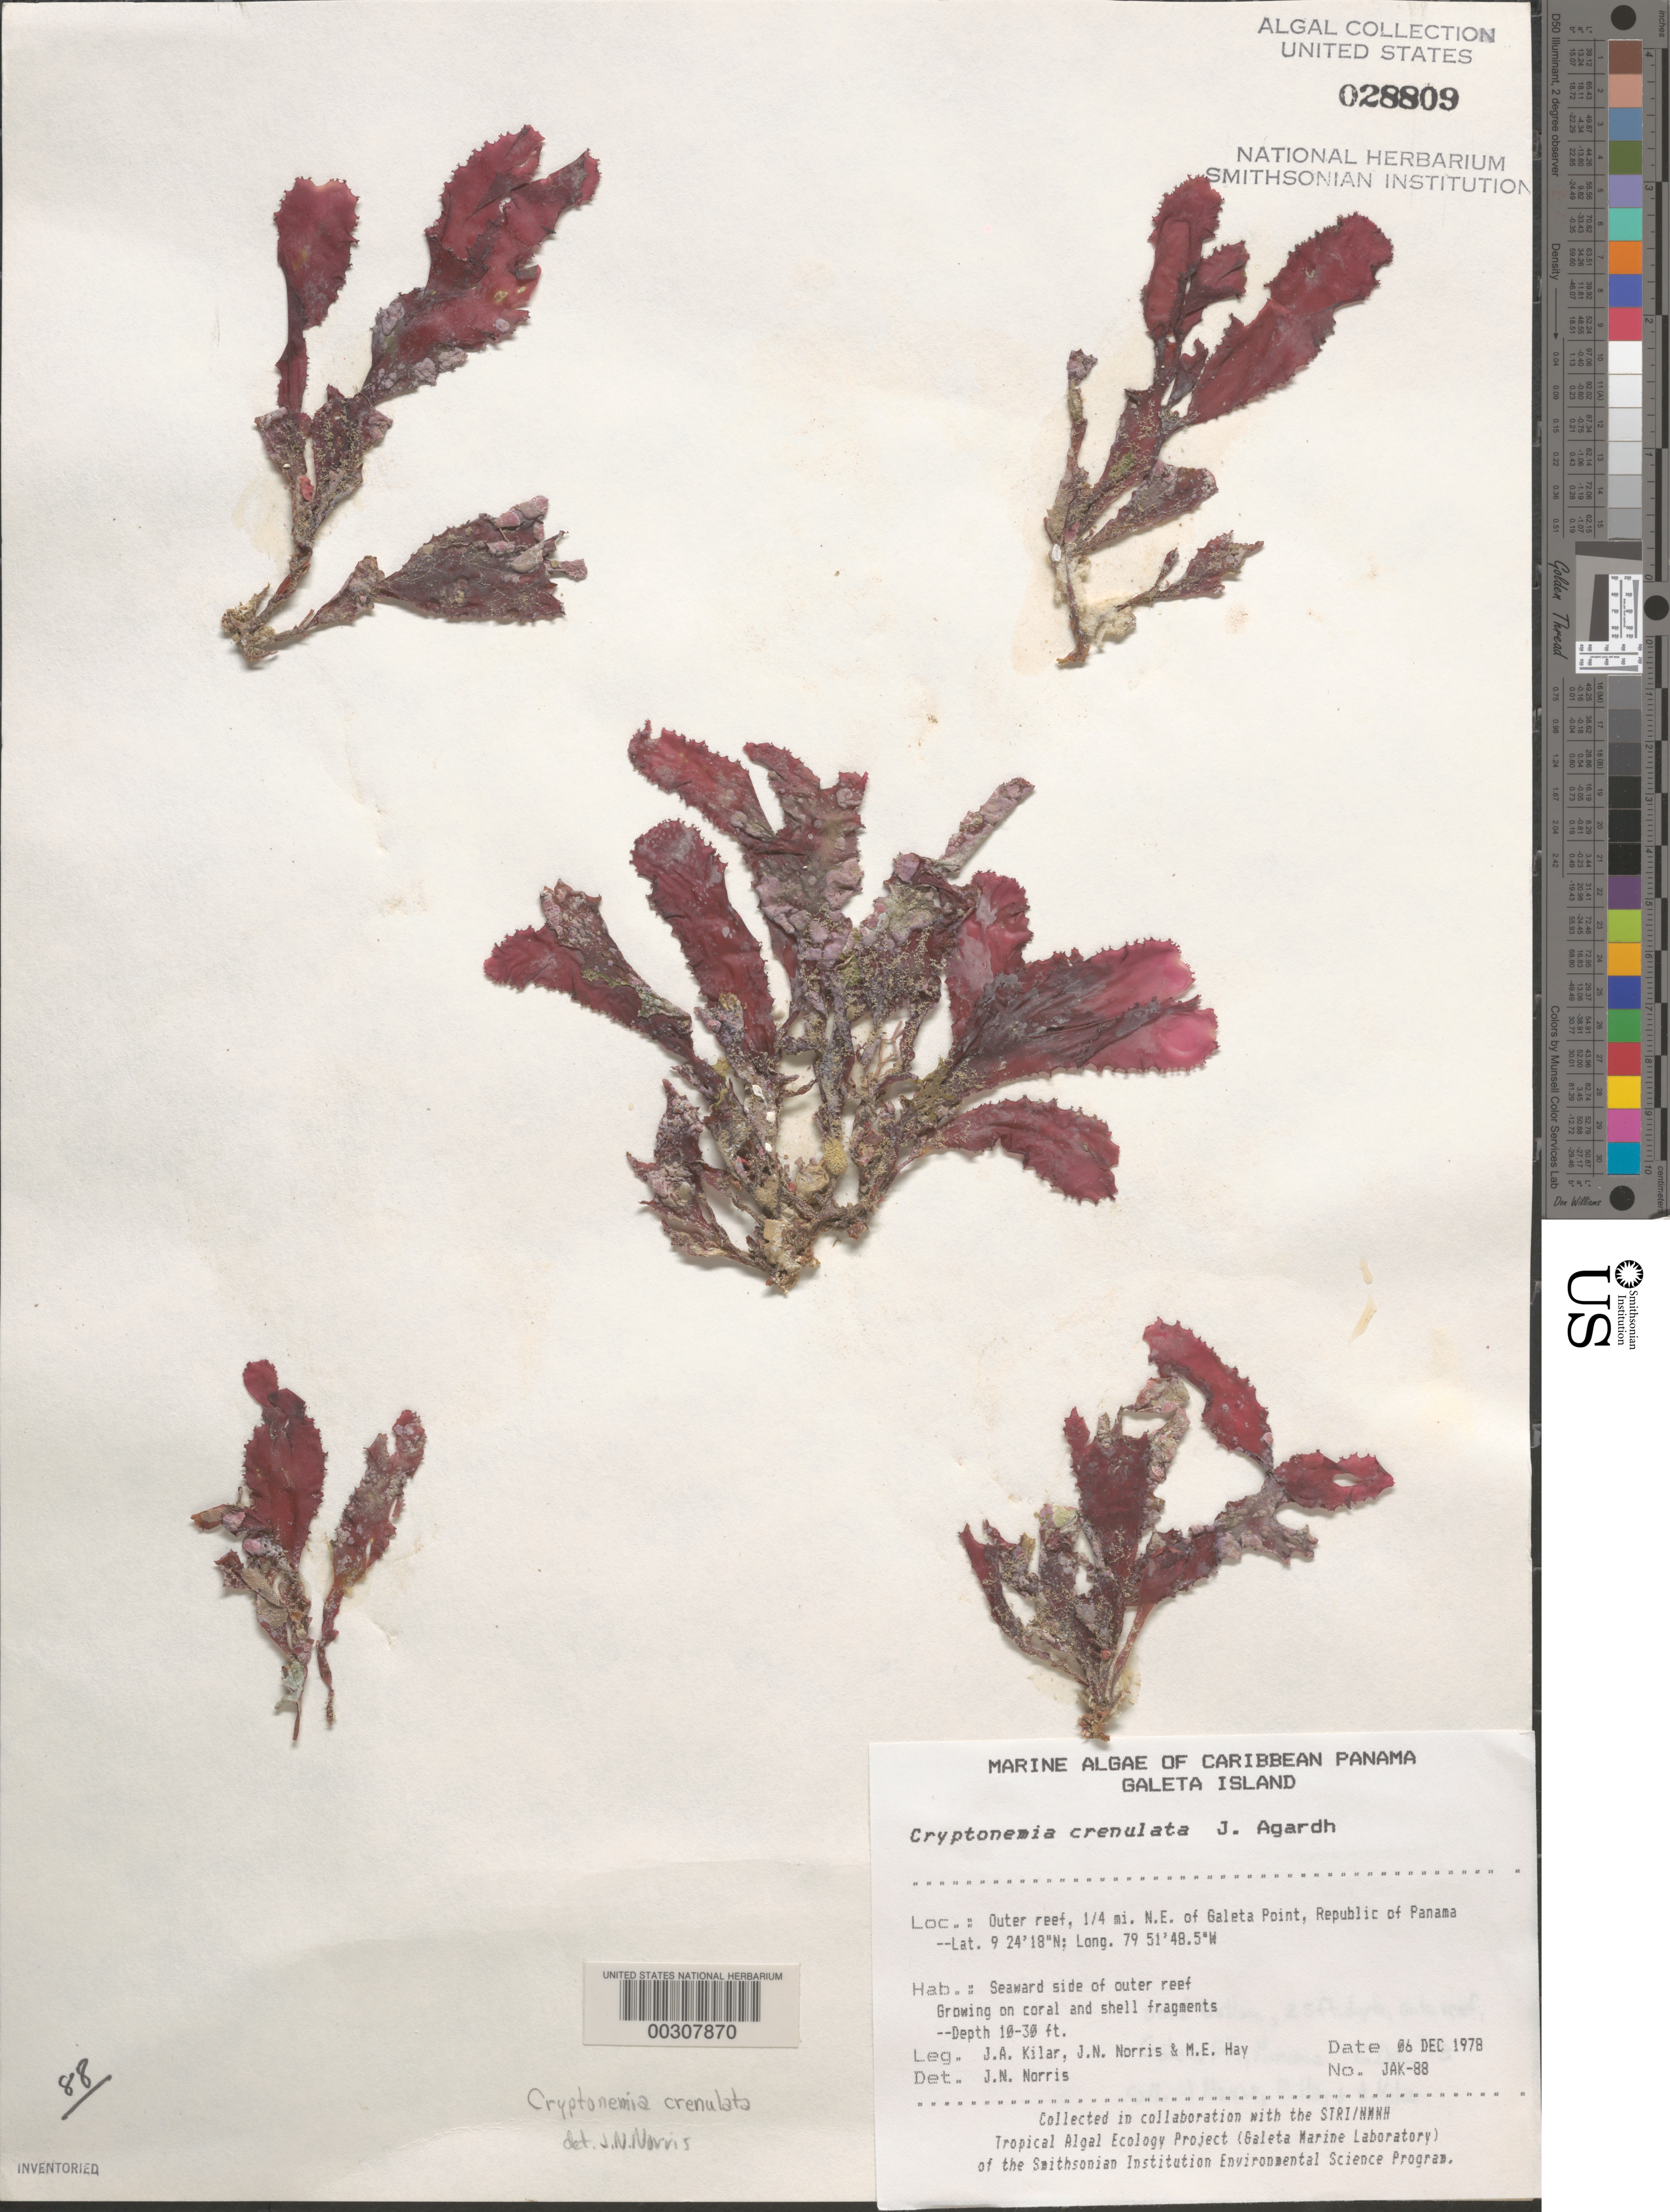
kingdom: Plantae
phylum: Rhodophyta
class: Florideophyceae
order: Halymeniales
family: Halymeniaceae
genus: Cryptonemia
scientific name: Cryptonemia crenulata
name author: (J. Agardh) J. Agardh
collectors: J. Kilar, J. N. Norris & M. E. Hay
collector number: JAK-88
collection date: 1978-12-06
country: Panama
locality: Caribbean Panama. Galeta Island. Outer reef, ¼ mi. N.E. of Galeta Point, Republic of Panama.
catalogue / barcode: US 28809